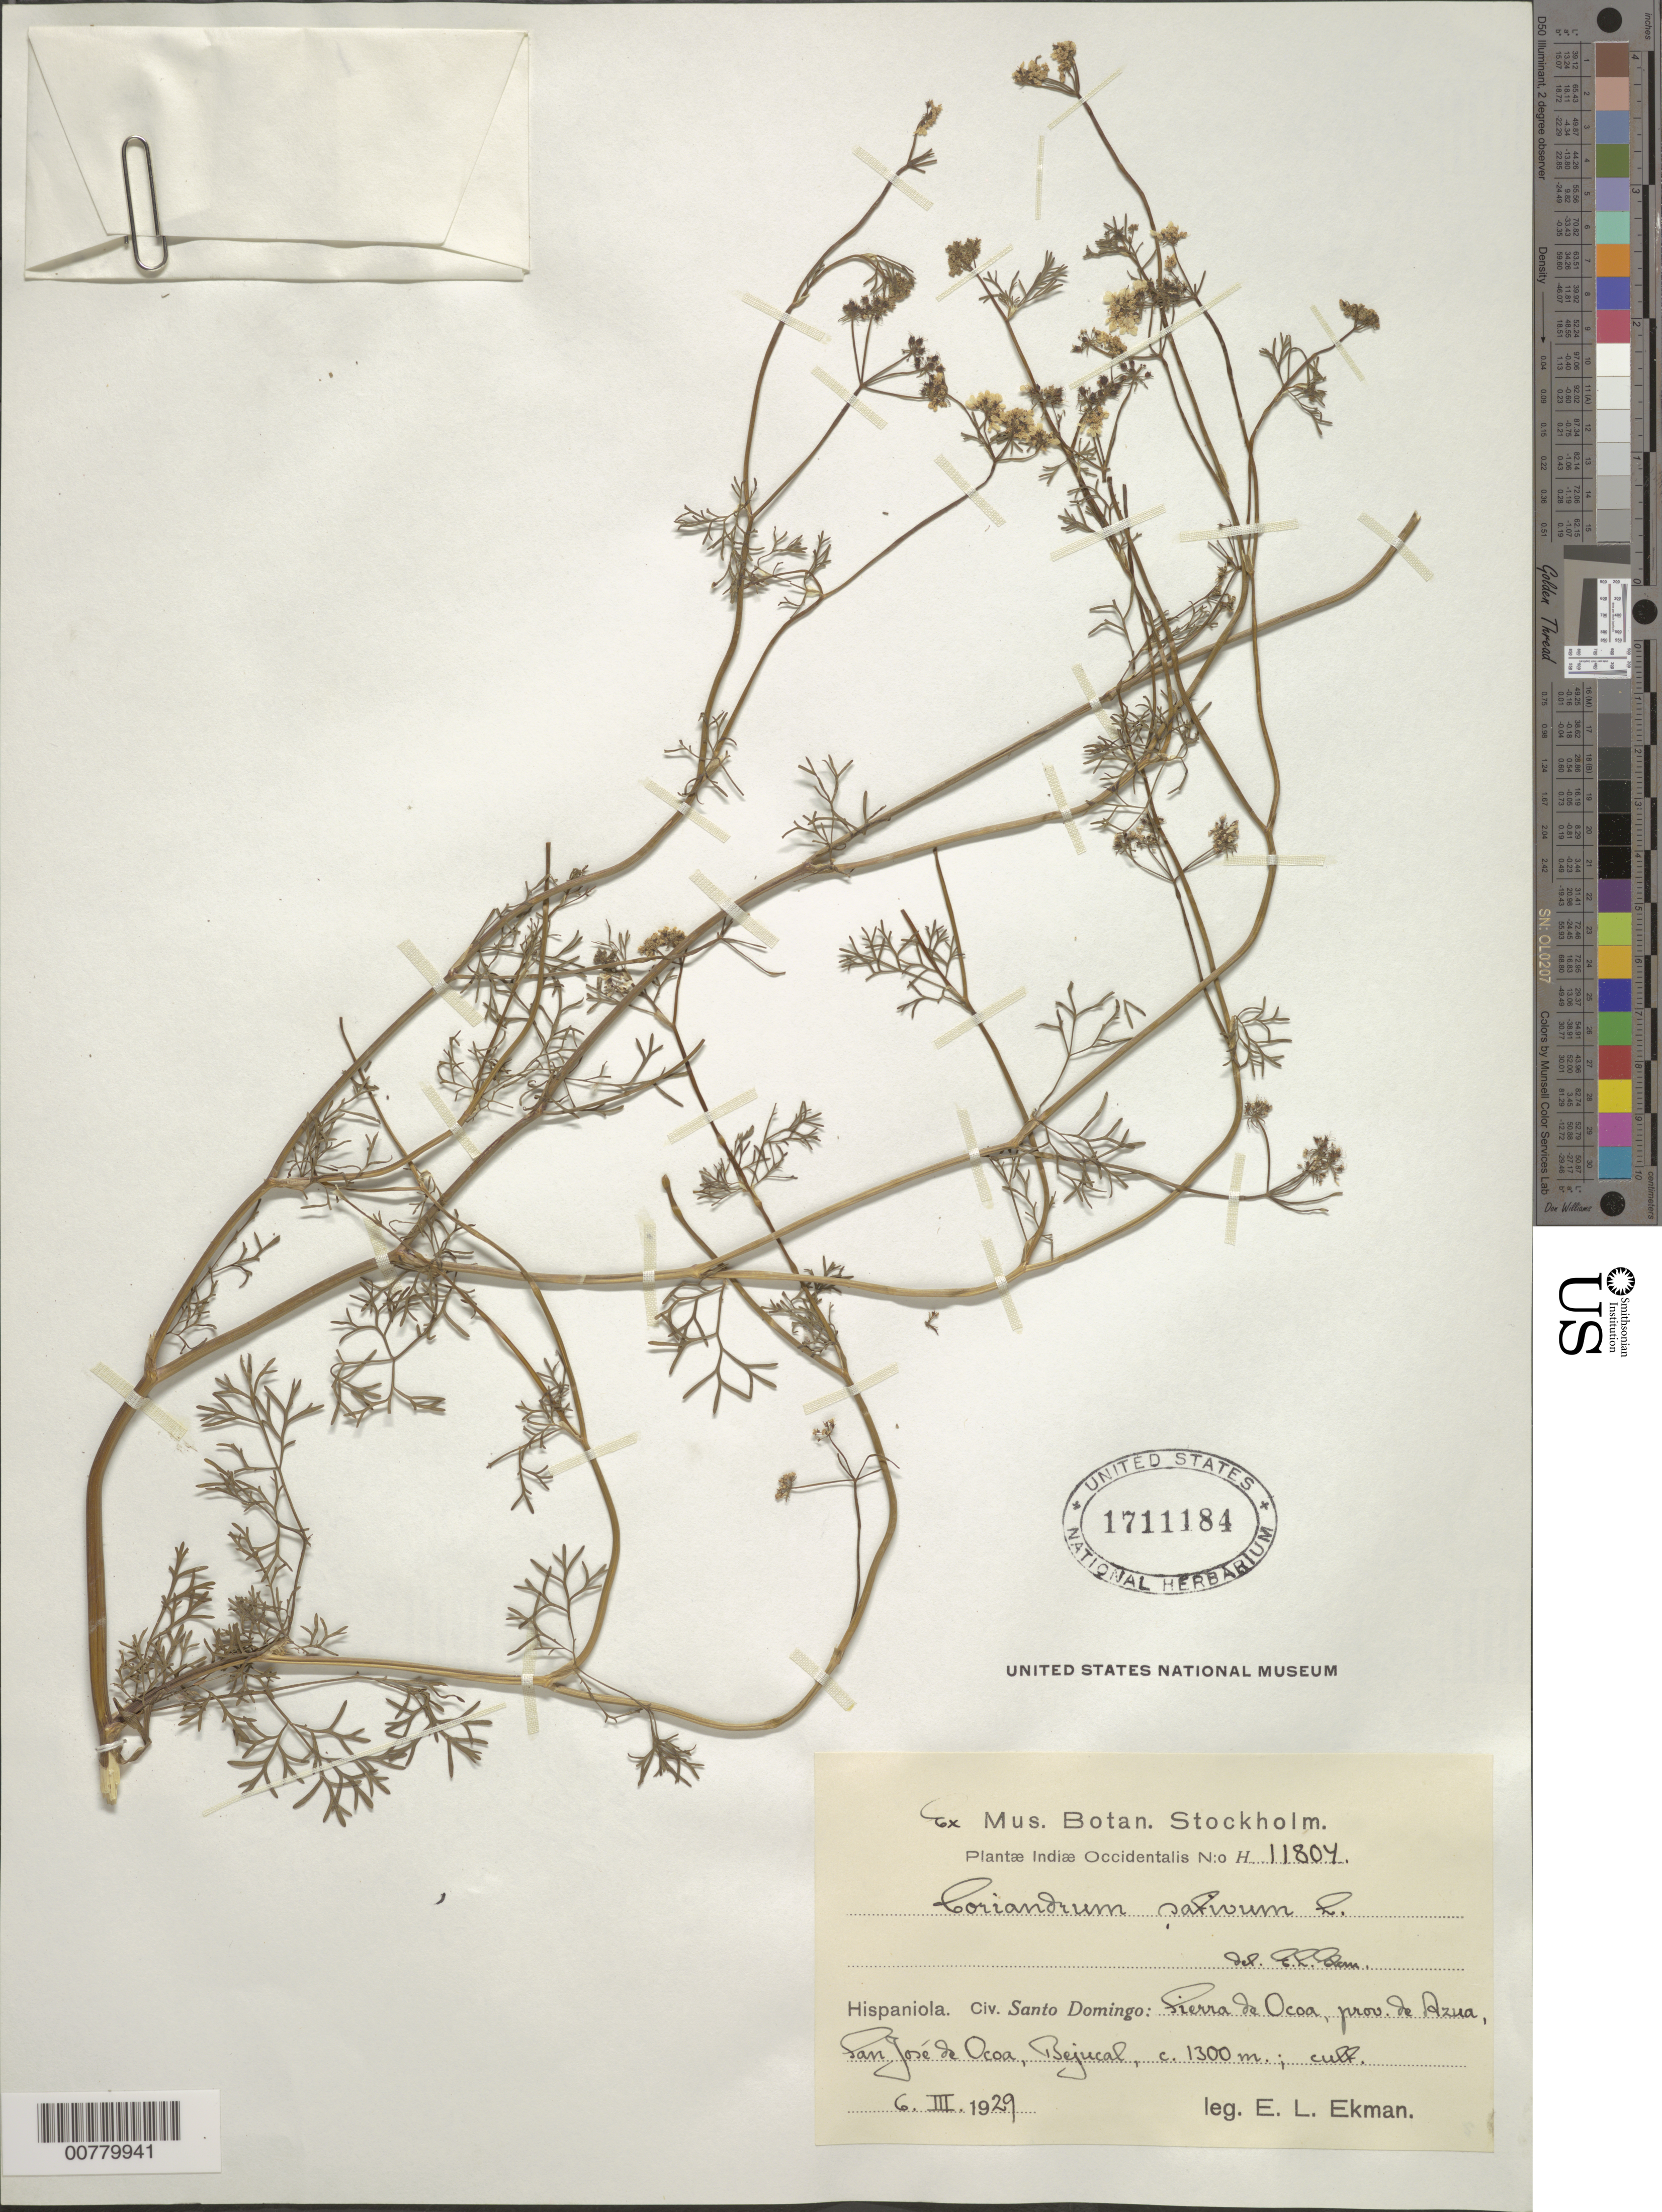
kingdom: Plantae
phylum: Tracheophyta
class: Magnoliopsida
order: Apiales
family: Apiaceae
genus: Coriandrum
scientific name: Coriandrum sativum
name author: L.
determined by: Ekman, E. L.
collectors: E. L. Ekman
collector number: H 11804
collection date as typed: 06 Mar 1929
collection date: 1929-03-06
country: Dominican Republic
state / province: Azua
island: Hispaniola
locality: Sierra de Ocoa, San José de Ocoa, Bejucal.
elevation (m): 1300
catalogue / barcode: US 1711184